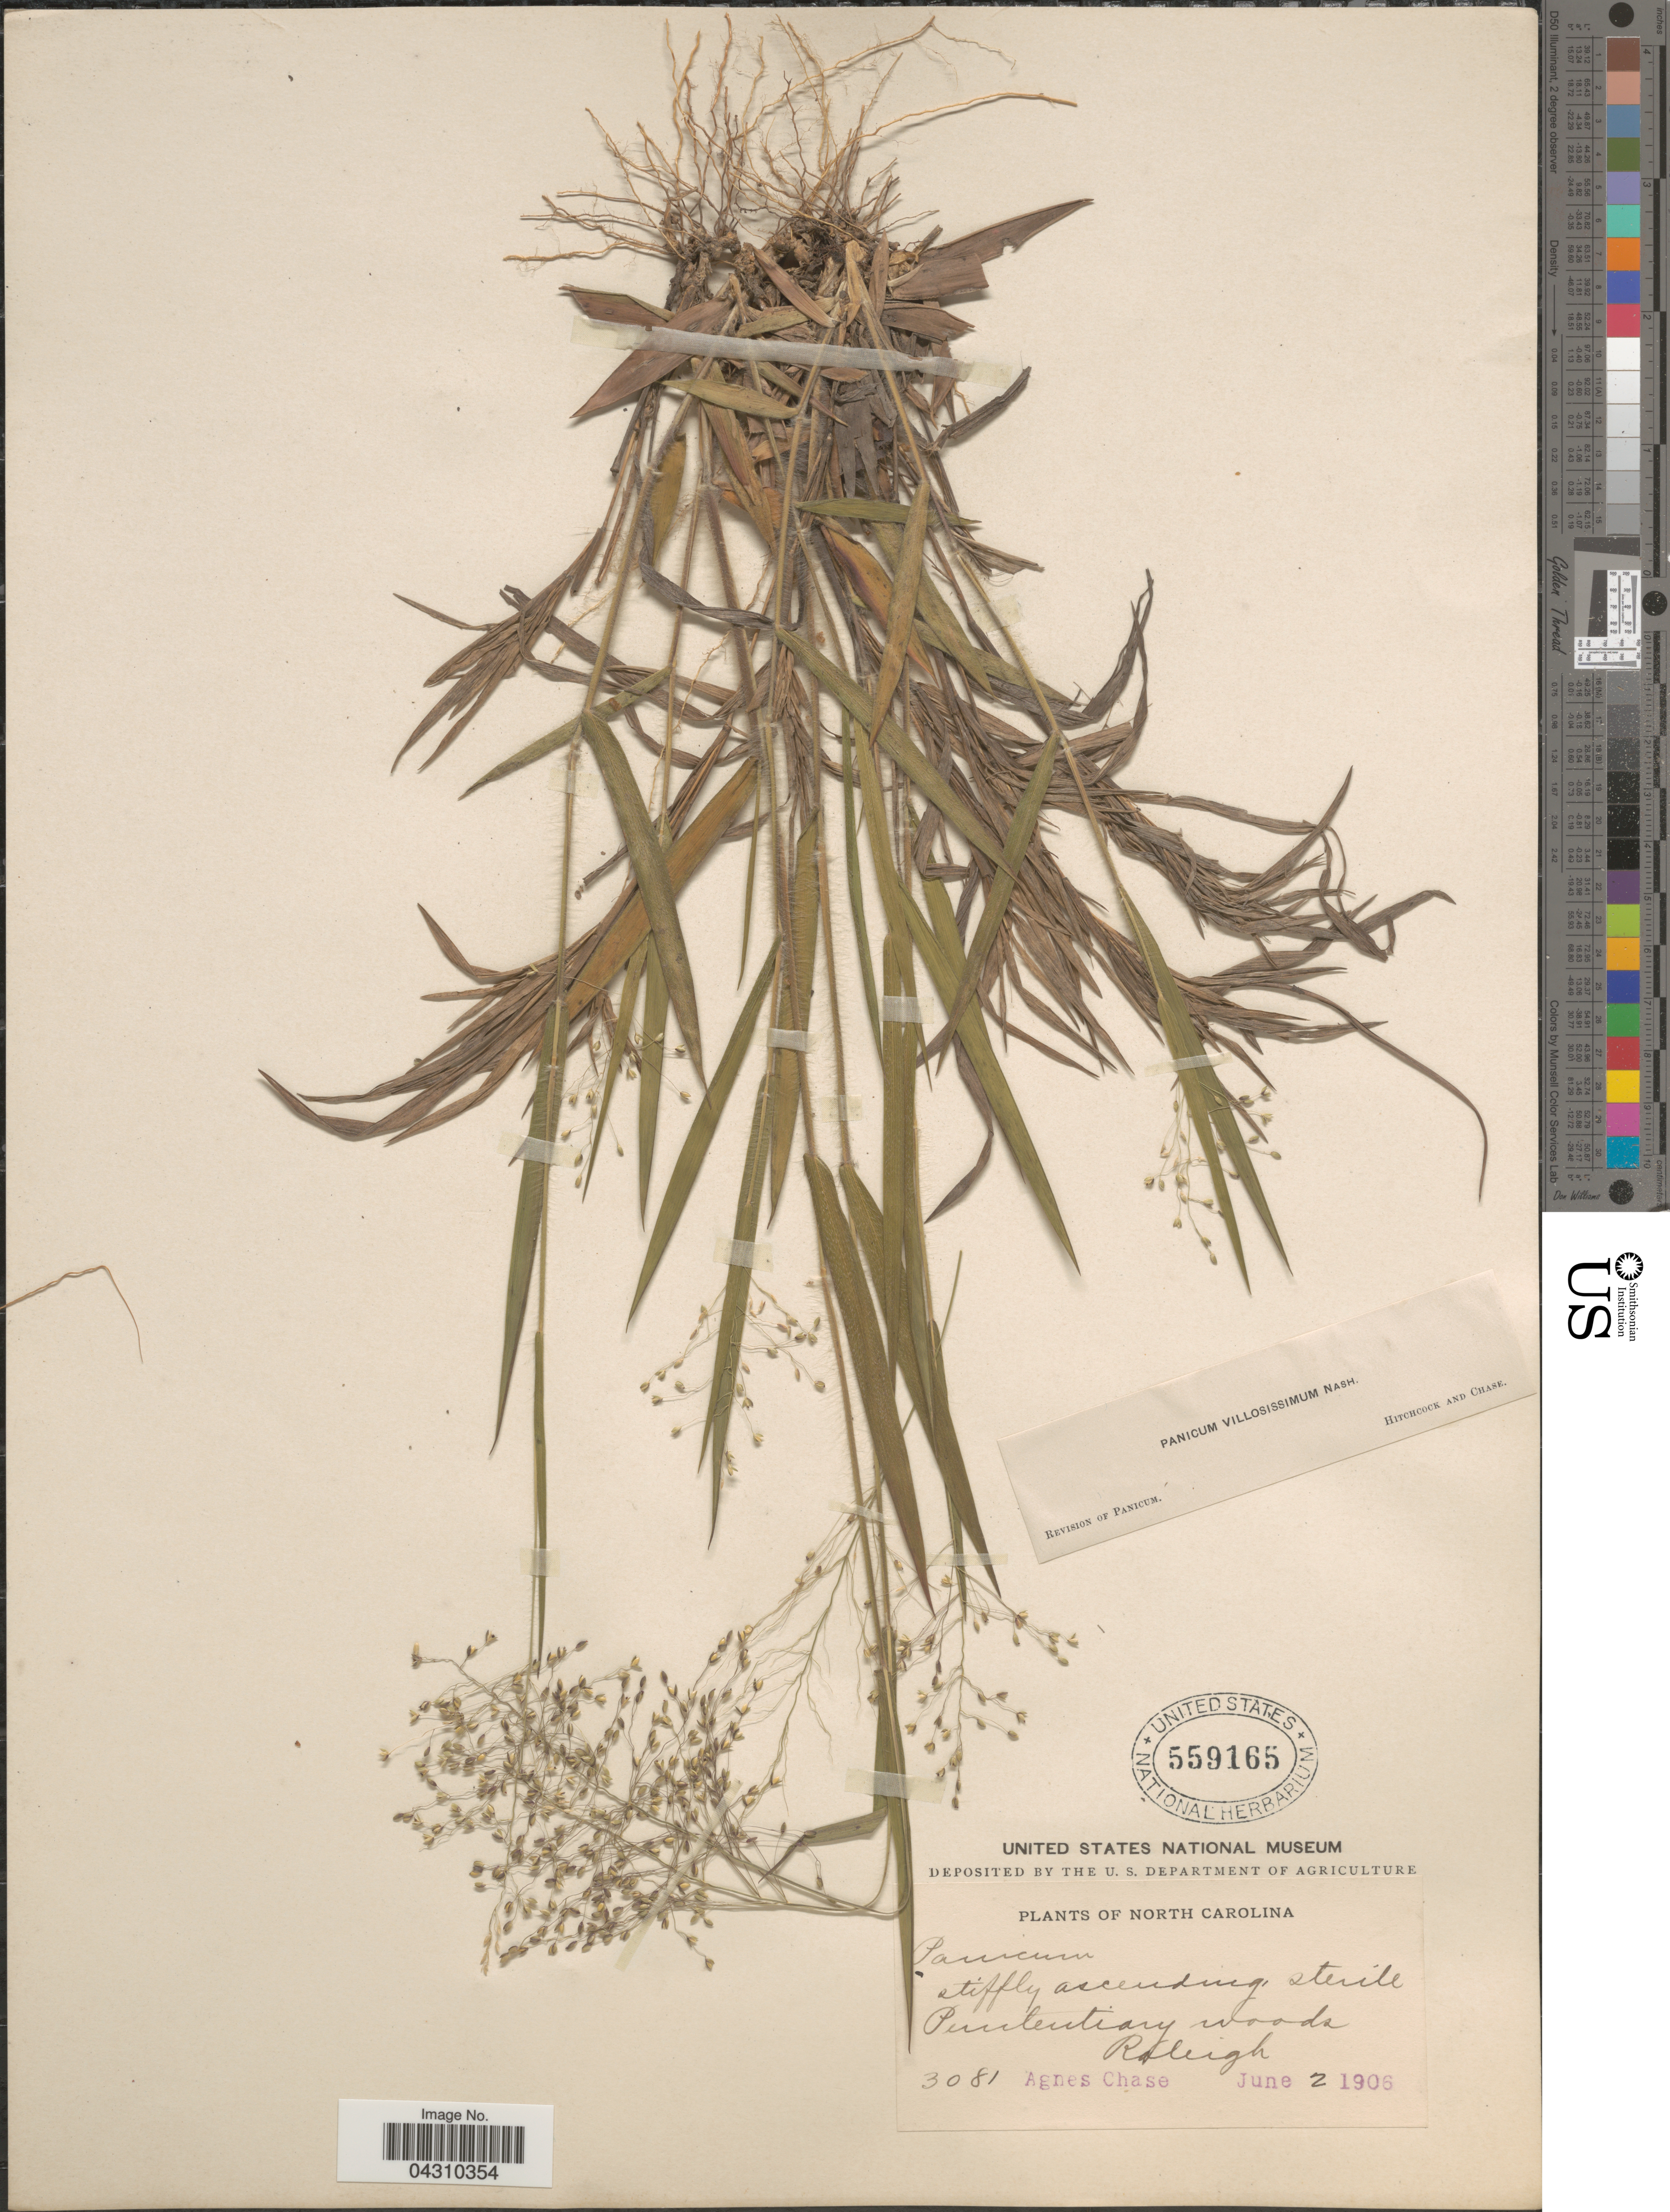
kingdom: Plantae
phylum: Tracheophyta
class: Liliopsida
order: Poales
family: Poaceae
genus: Dichanthelium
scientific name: Dichanthelium acuminatum var. acuminatum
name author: (Sw.) Gould & C.A. Clark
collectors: A. Chase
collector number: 3081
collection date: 1906-06-02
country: United States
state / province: North Carolina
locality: Penitentiary woods Raleigh.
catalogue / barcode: US 559165